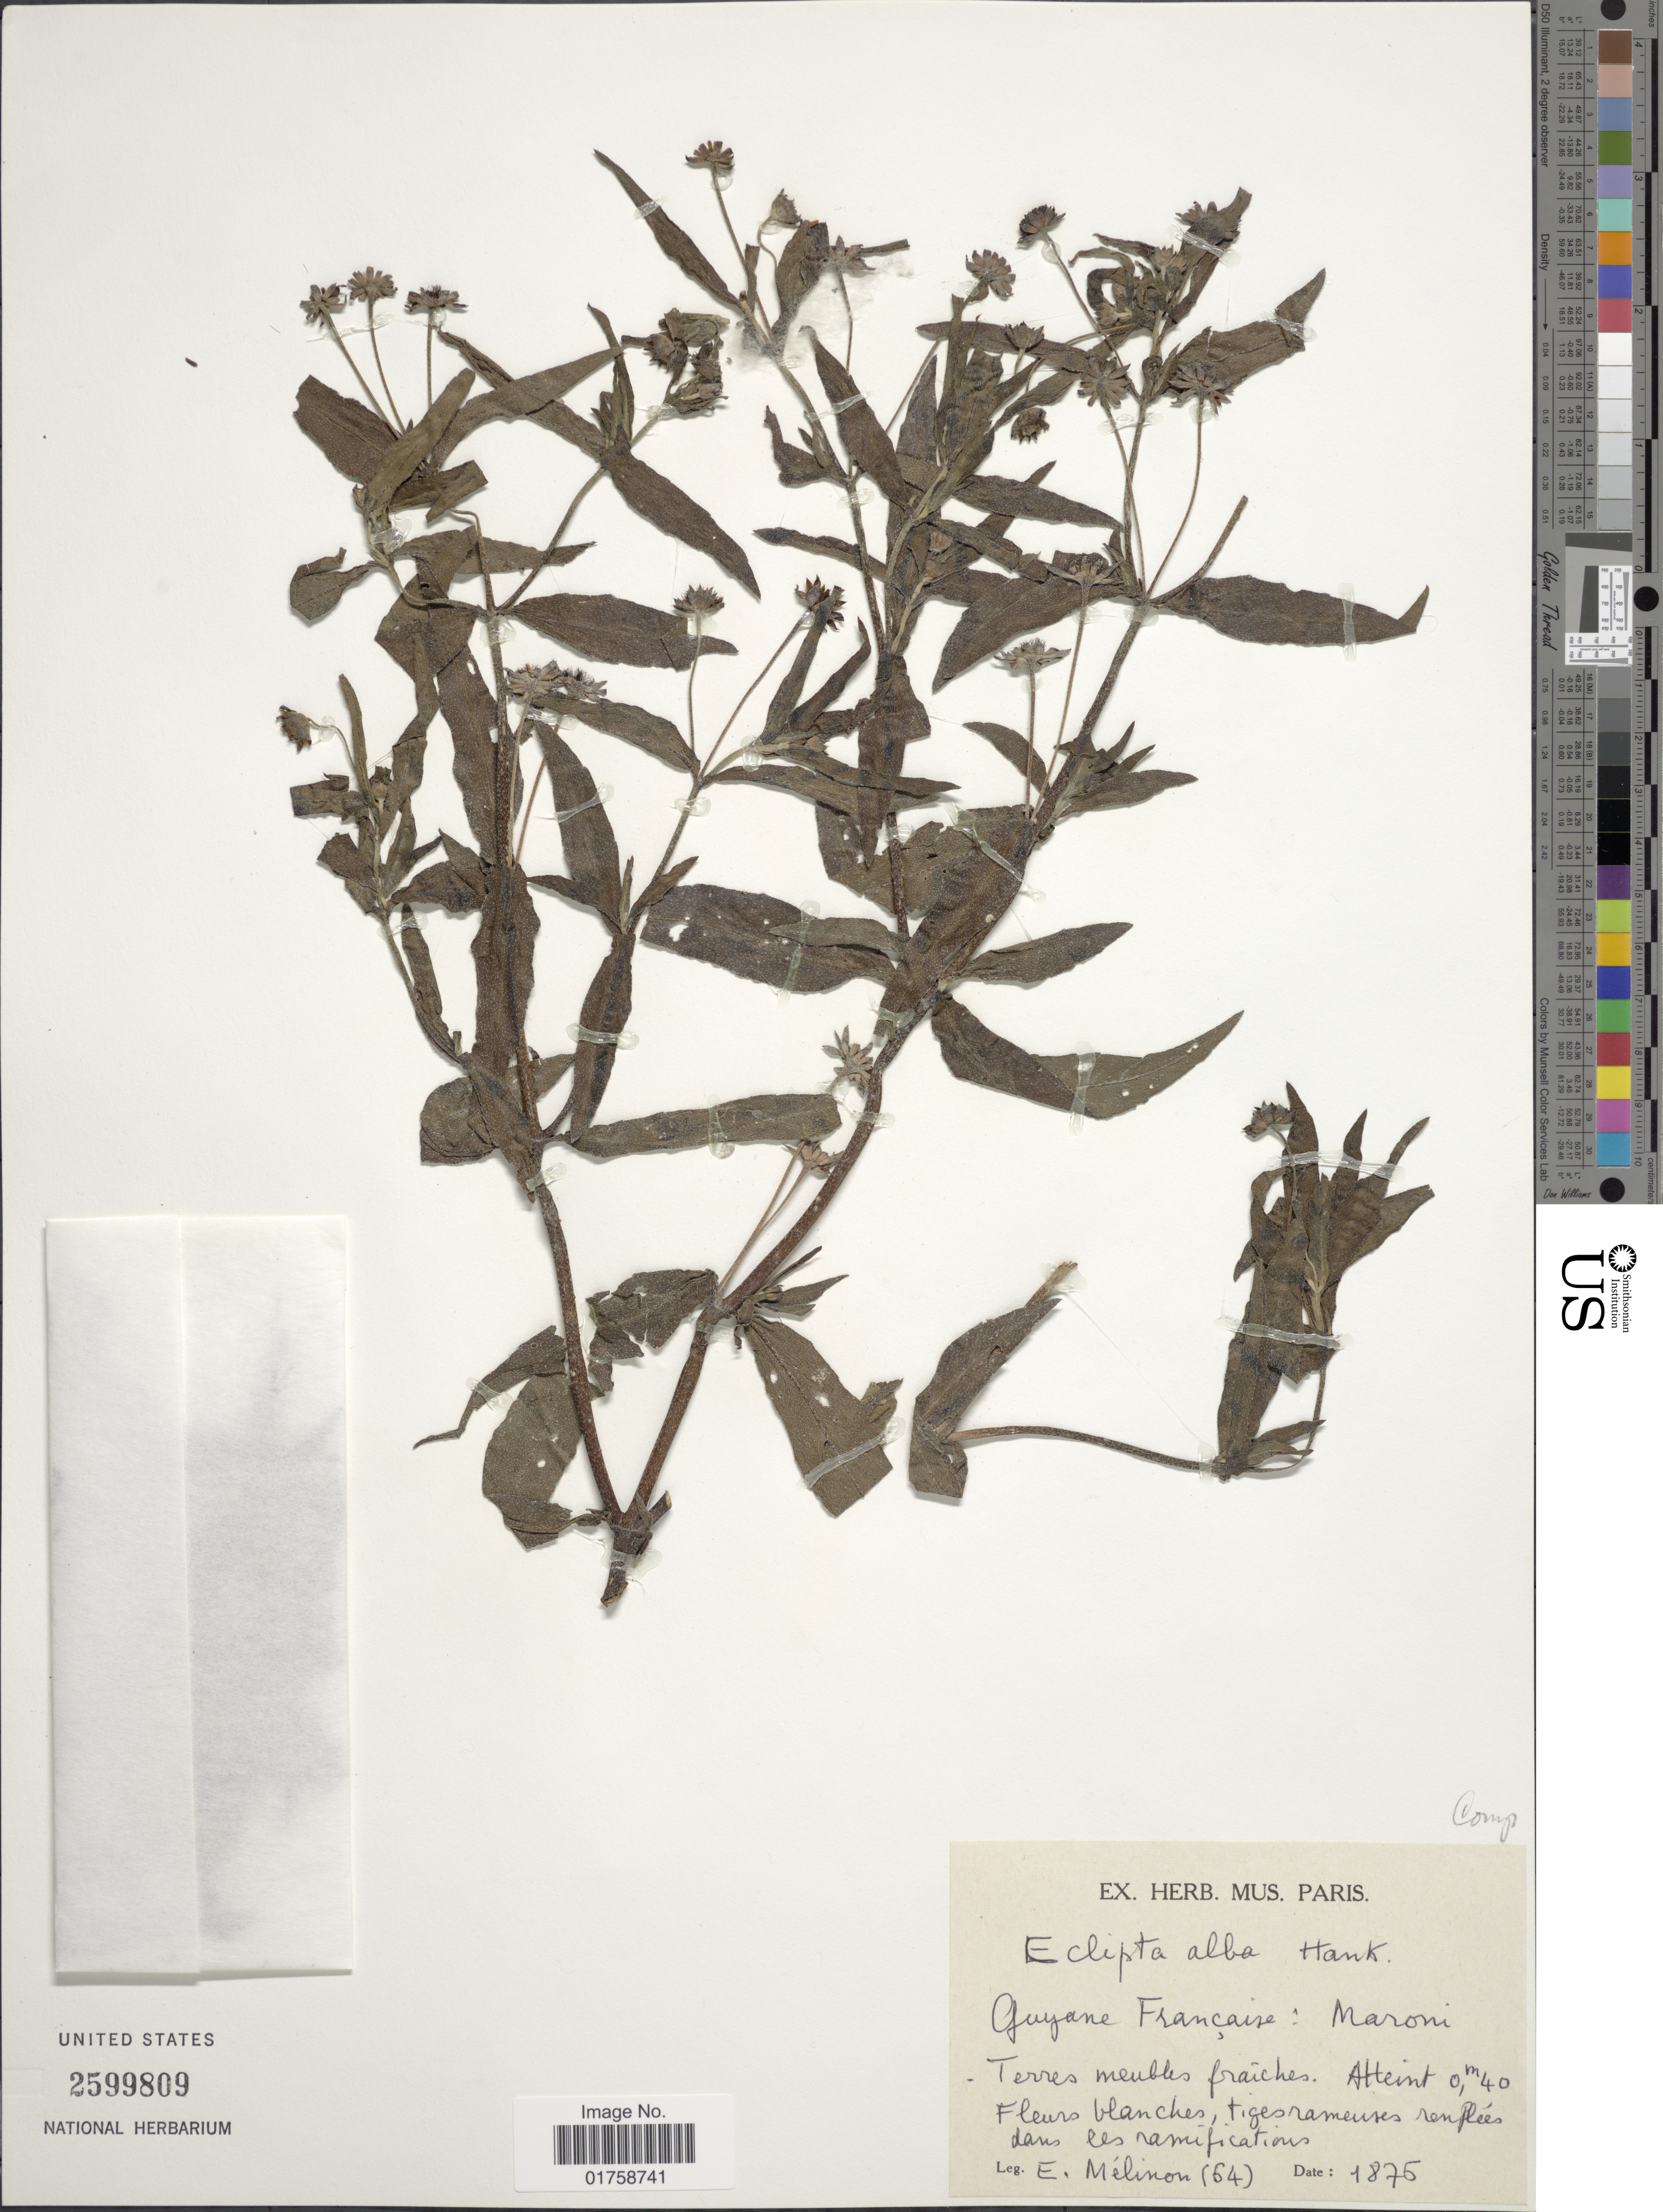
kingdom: Plantae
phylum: Tracheophyta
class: Magnoliopsida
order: Asterales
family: Asteraceae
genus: Eclipta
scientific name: Eclipta alba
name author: (L.) Hassk.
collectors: E. Mélinon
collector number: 64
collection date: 1875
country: French Guiana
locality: Guyane Française: Maroni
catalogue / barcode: US 2599809